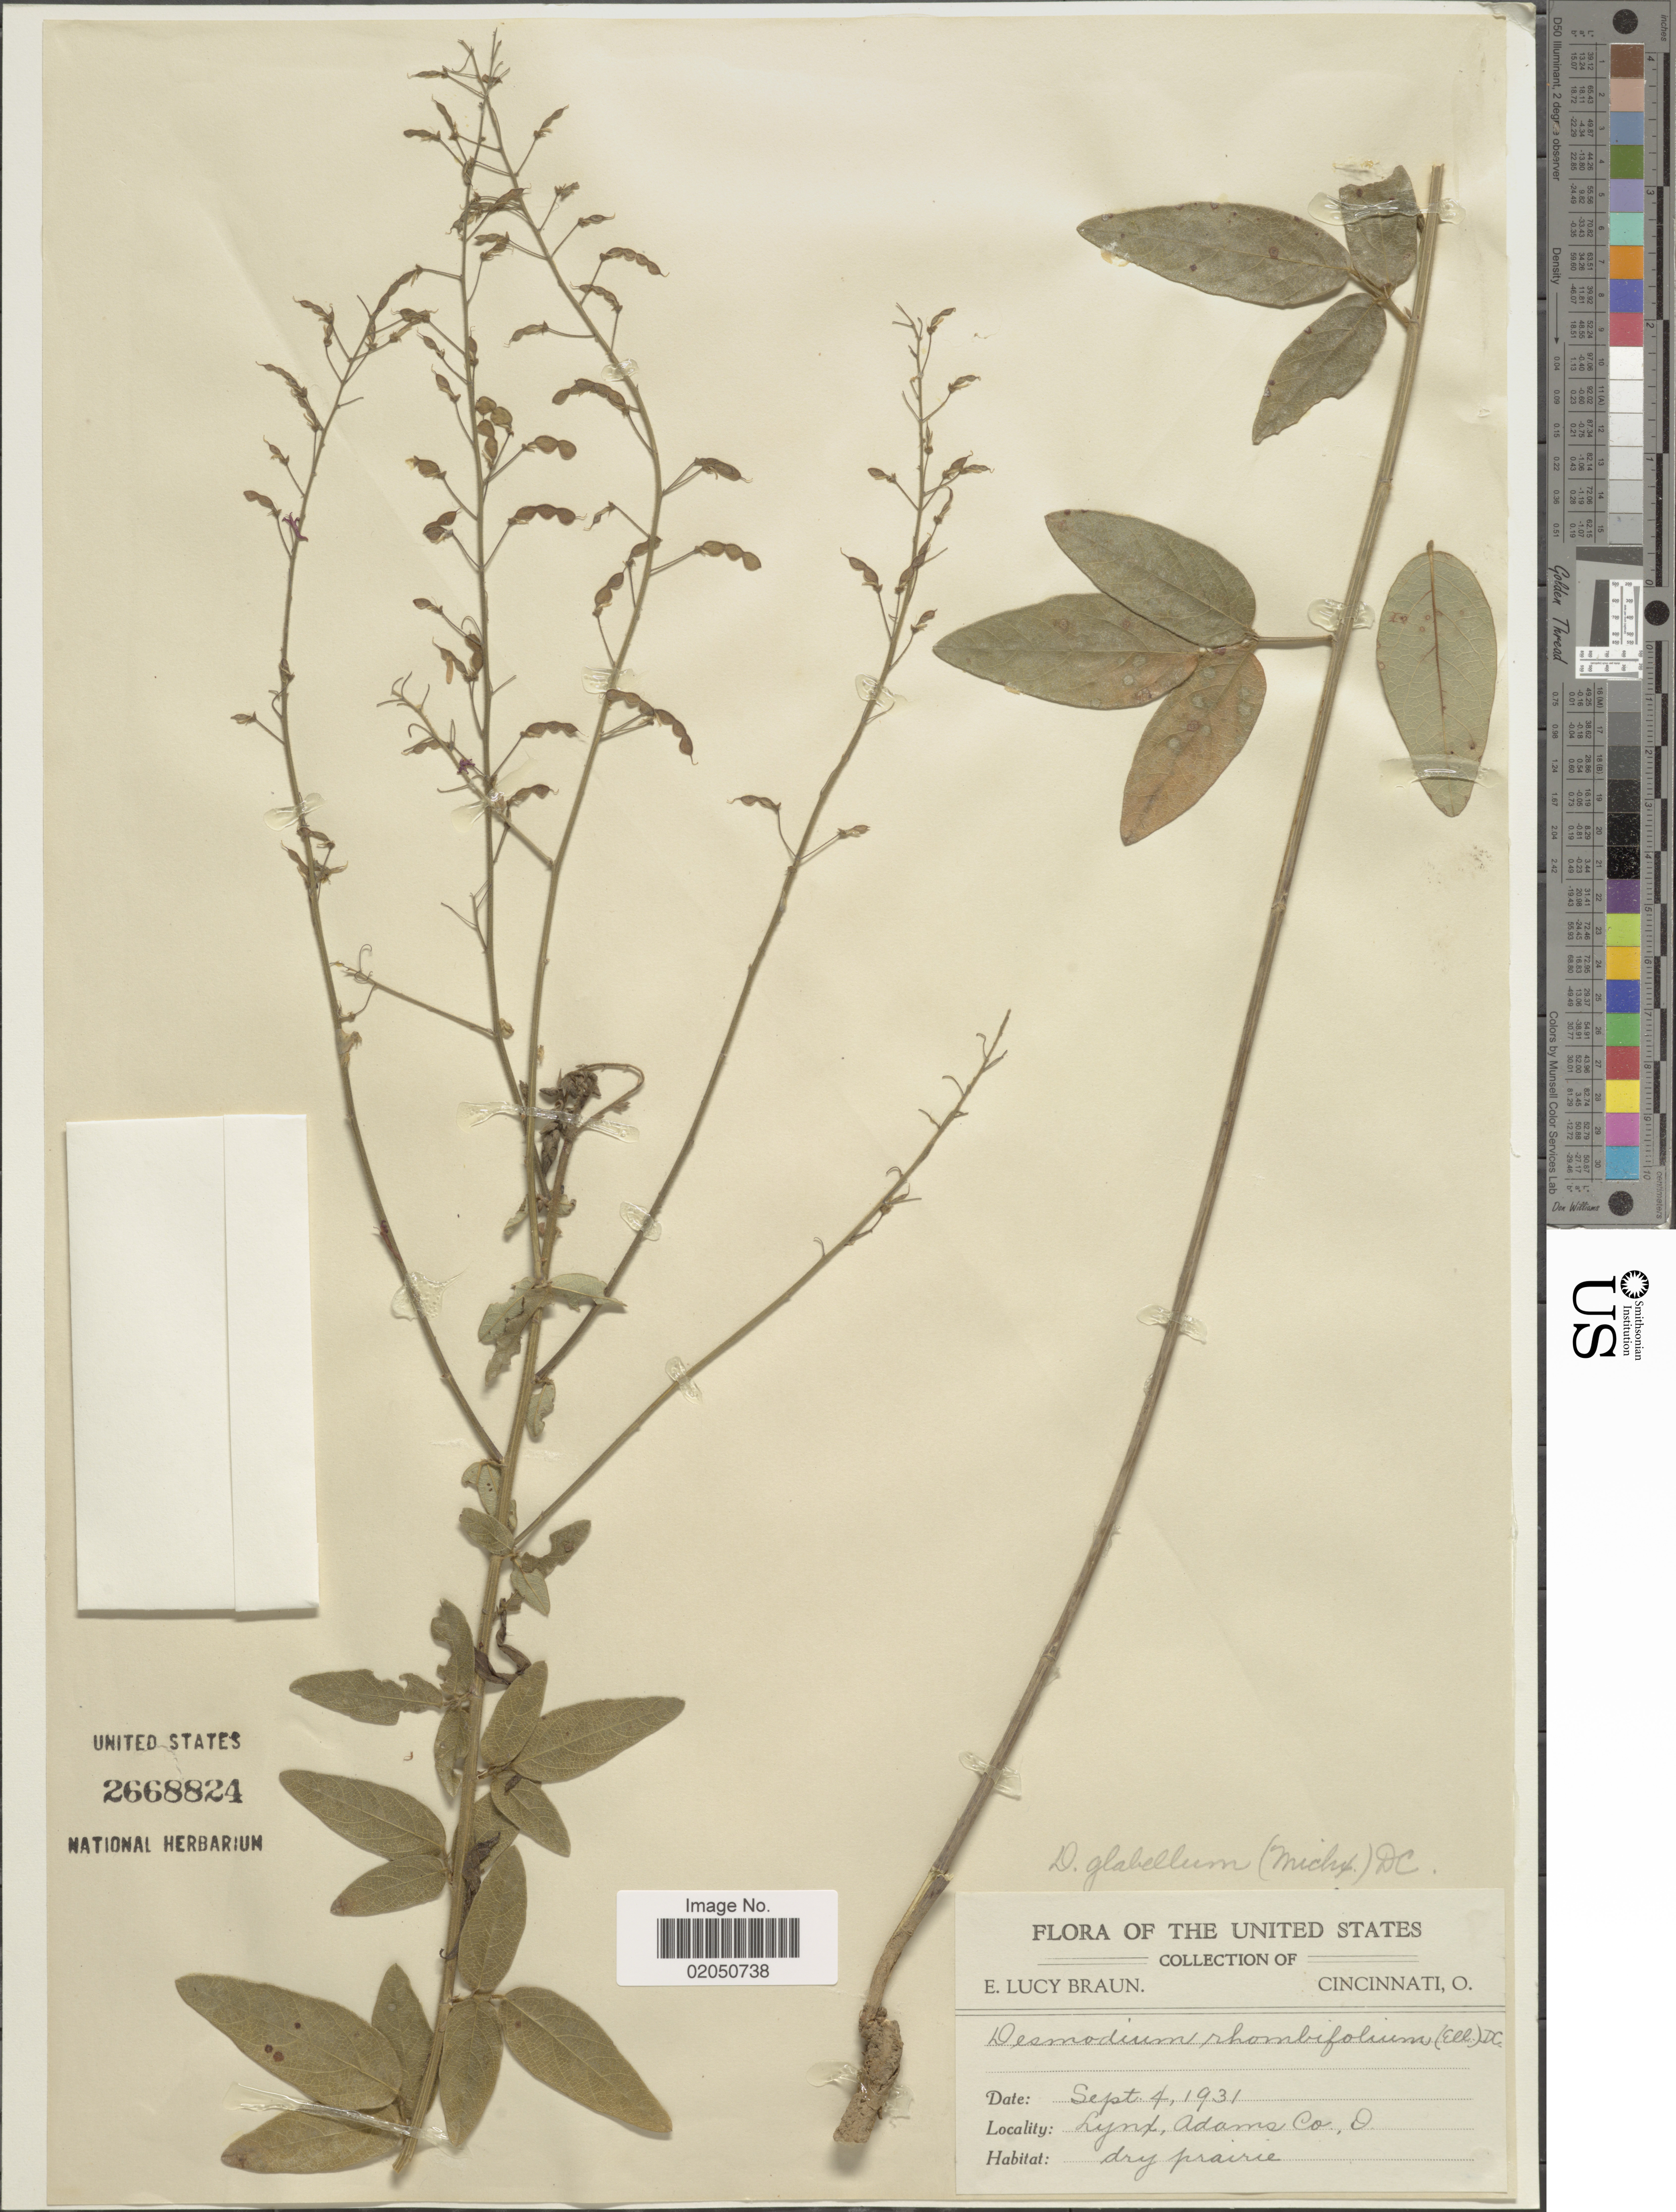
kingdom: Plantae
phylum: Tracheophyta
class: Magnoliopsida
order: Fabales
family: Fabaceae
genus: Desmodium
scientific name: Desmodium glabellum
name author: (Michx.) DC.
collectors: E. L. Braun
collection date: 1931-09-04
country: United States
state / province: Ohio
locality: Lynx, Adams Co.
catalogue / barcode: US 2668824